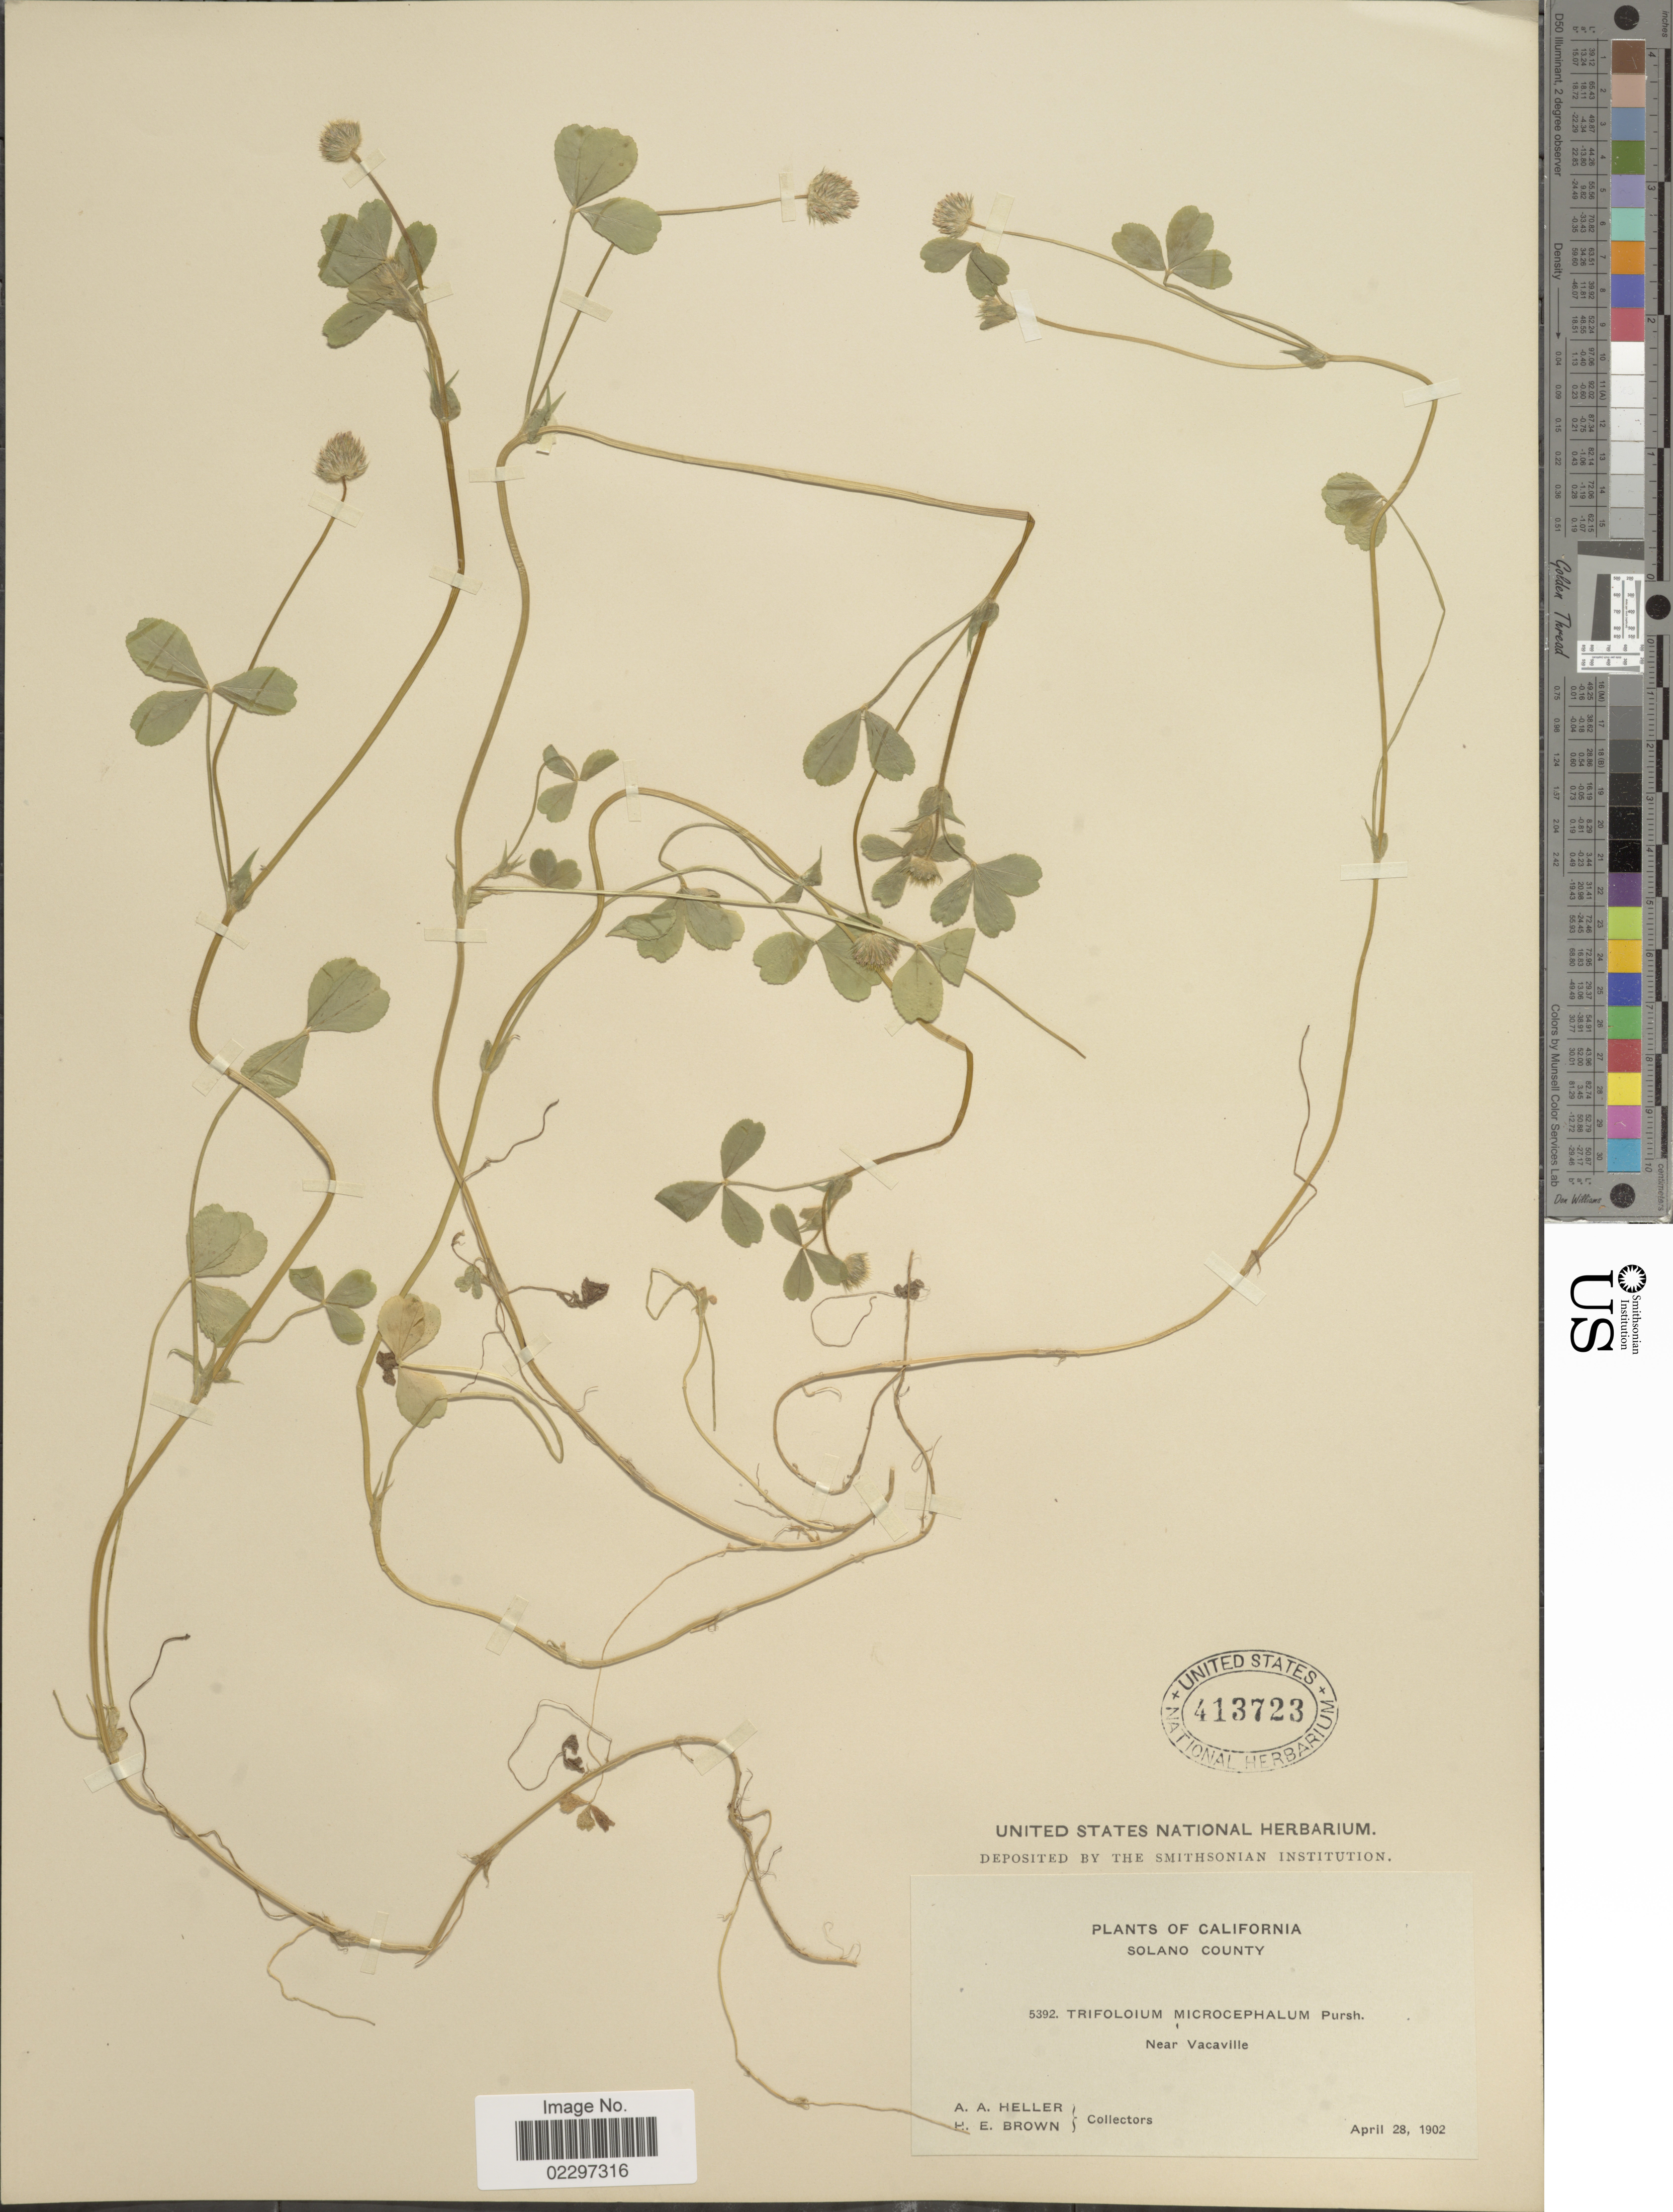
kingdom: Plantae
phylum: Tracheophyta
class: Magnoliopsida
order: Fabales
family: Fabaceae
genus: Trifolium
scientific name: Trifolium microcephalum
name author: Pursh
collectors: A. A. Heller & H. E. Brown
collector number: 5392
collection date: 1902-04-28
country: United States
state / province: California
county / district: Solano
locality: Solano County. Near Vacaville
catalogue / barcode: US 413723